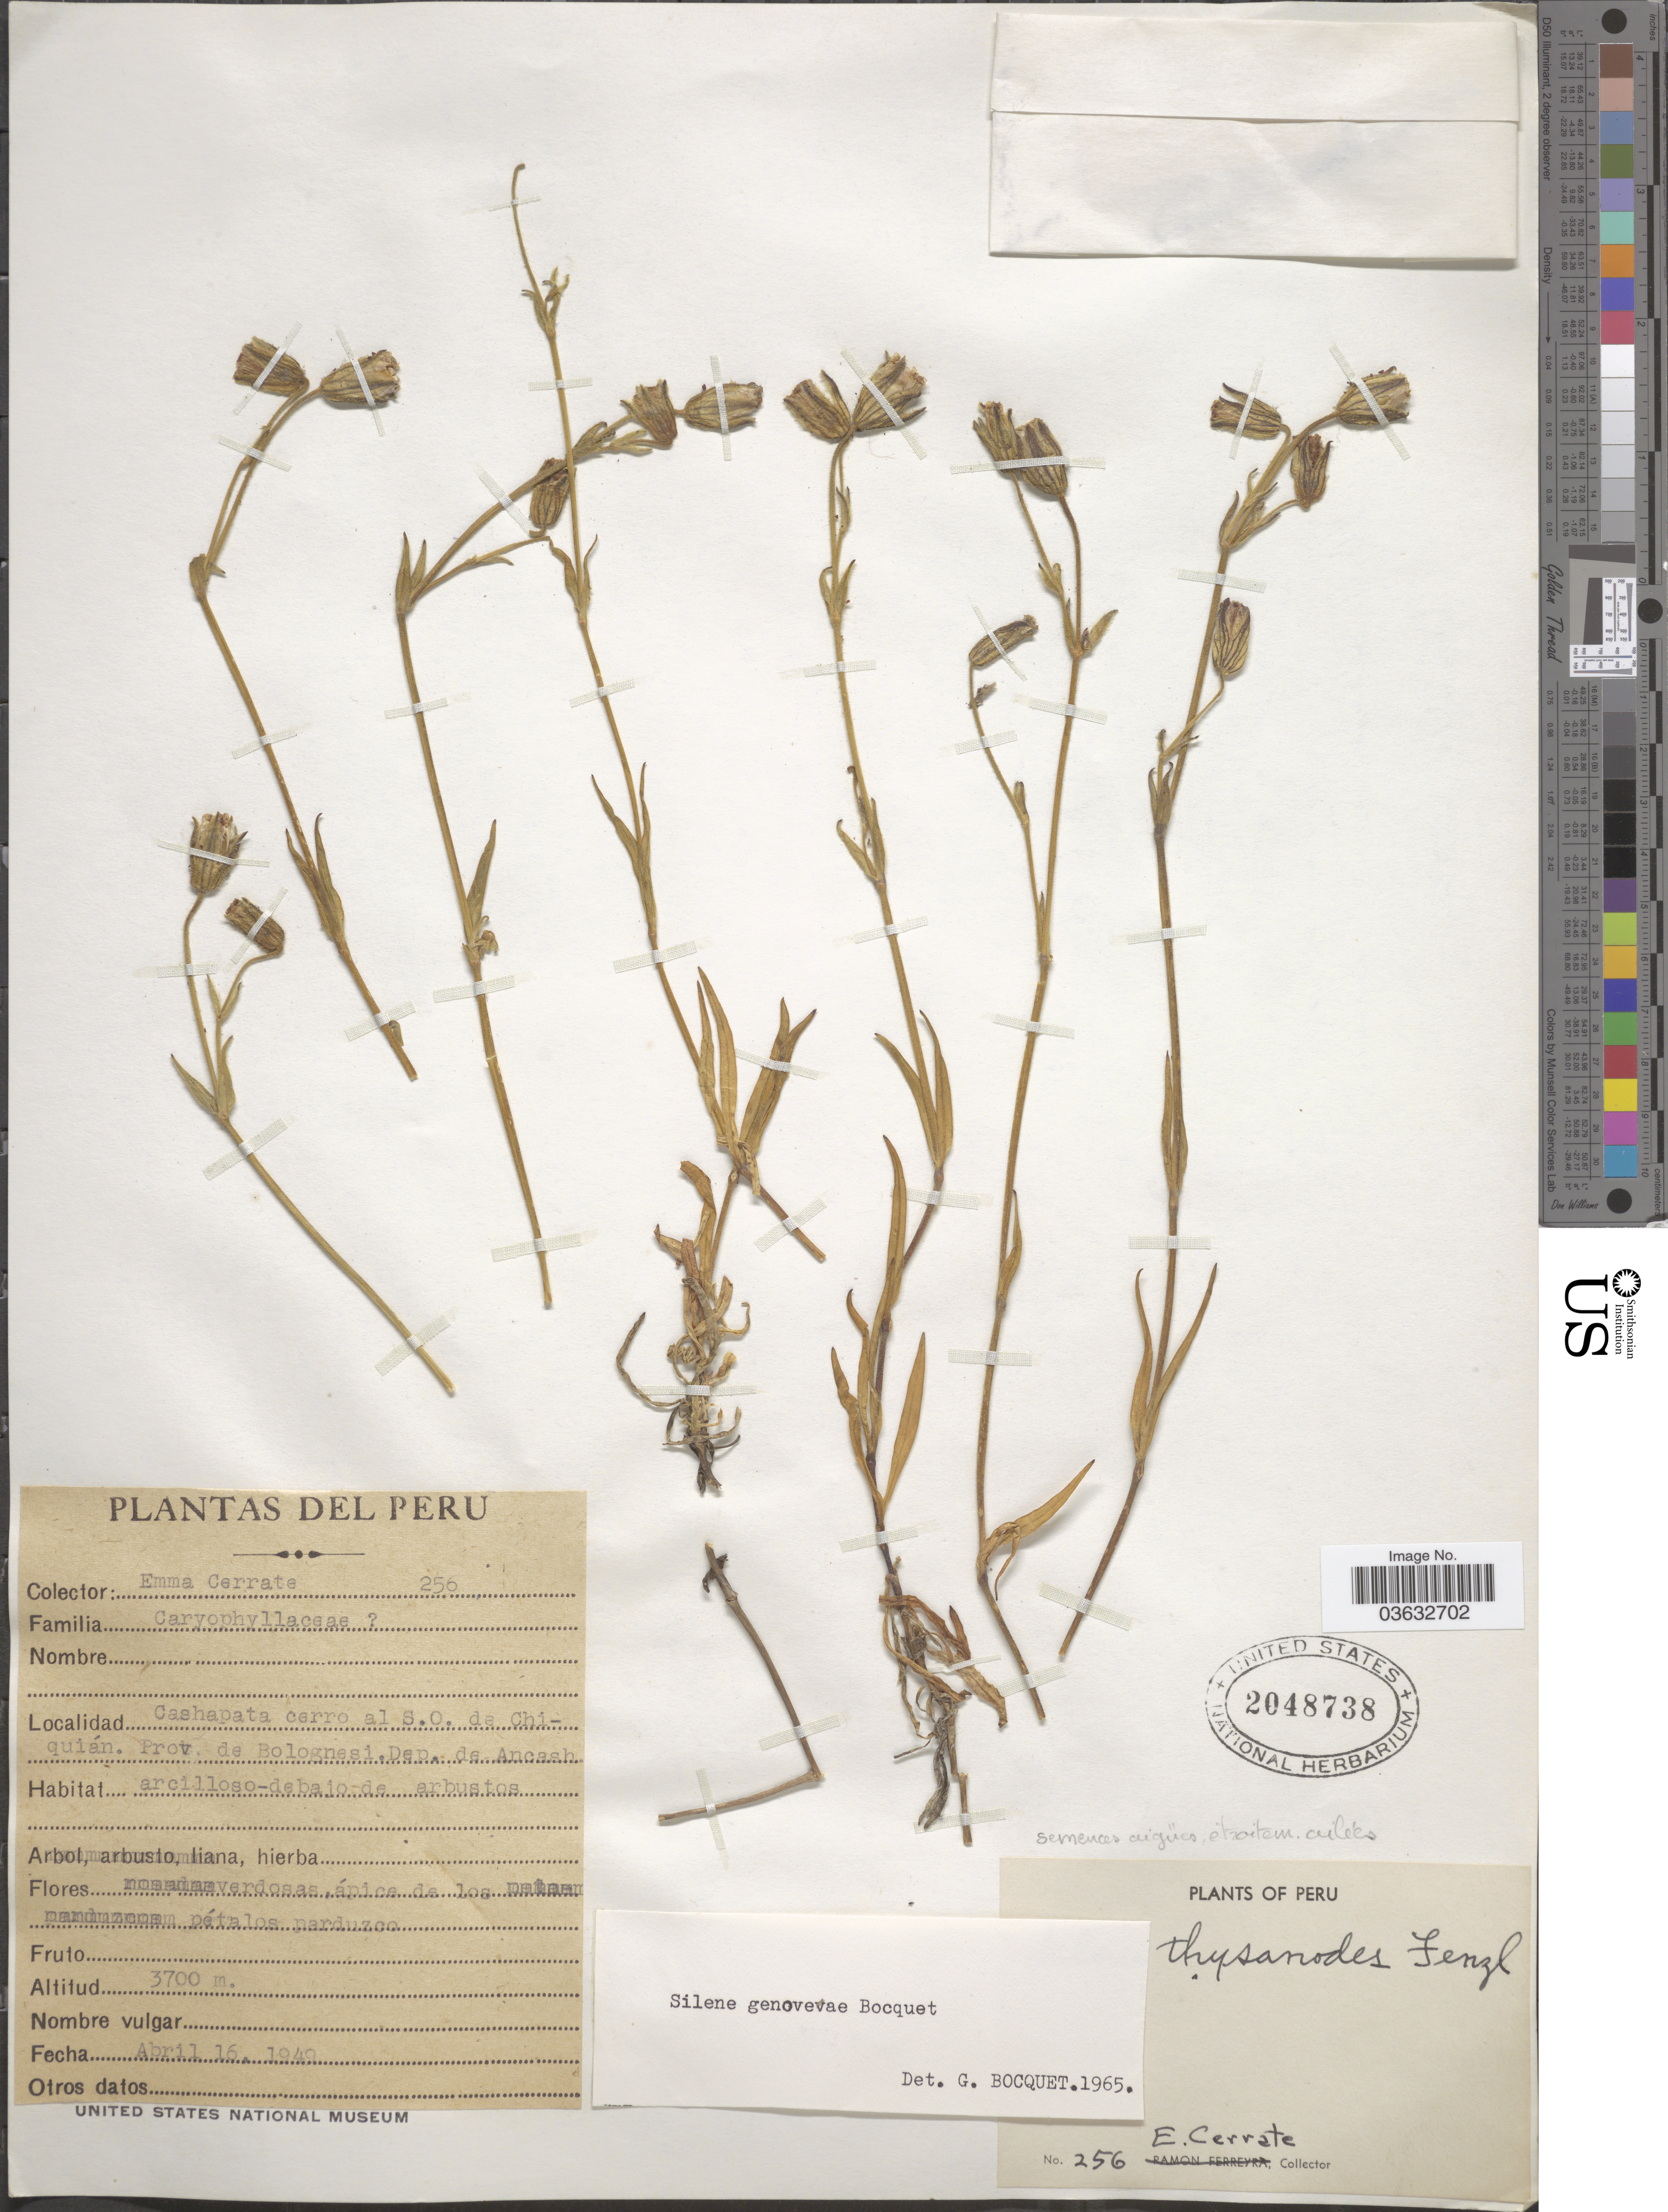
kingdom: Plantae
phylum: Tracheophyta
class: Magnoliopsida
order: Caryophyllales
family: Caryophyllaceae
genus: Silene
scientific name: Silene genovevae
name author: Bocquet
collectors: E. Cerrate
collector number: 256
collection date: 1949-04-16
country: Peru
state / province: Ancash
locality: Cashapata cerro al S.O. de Chiquián. Prov. de Bolognesi. Dep. de Ancash.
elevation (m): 3700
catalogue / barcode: US 2048738